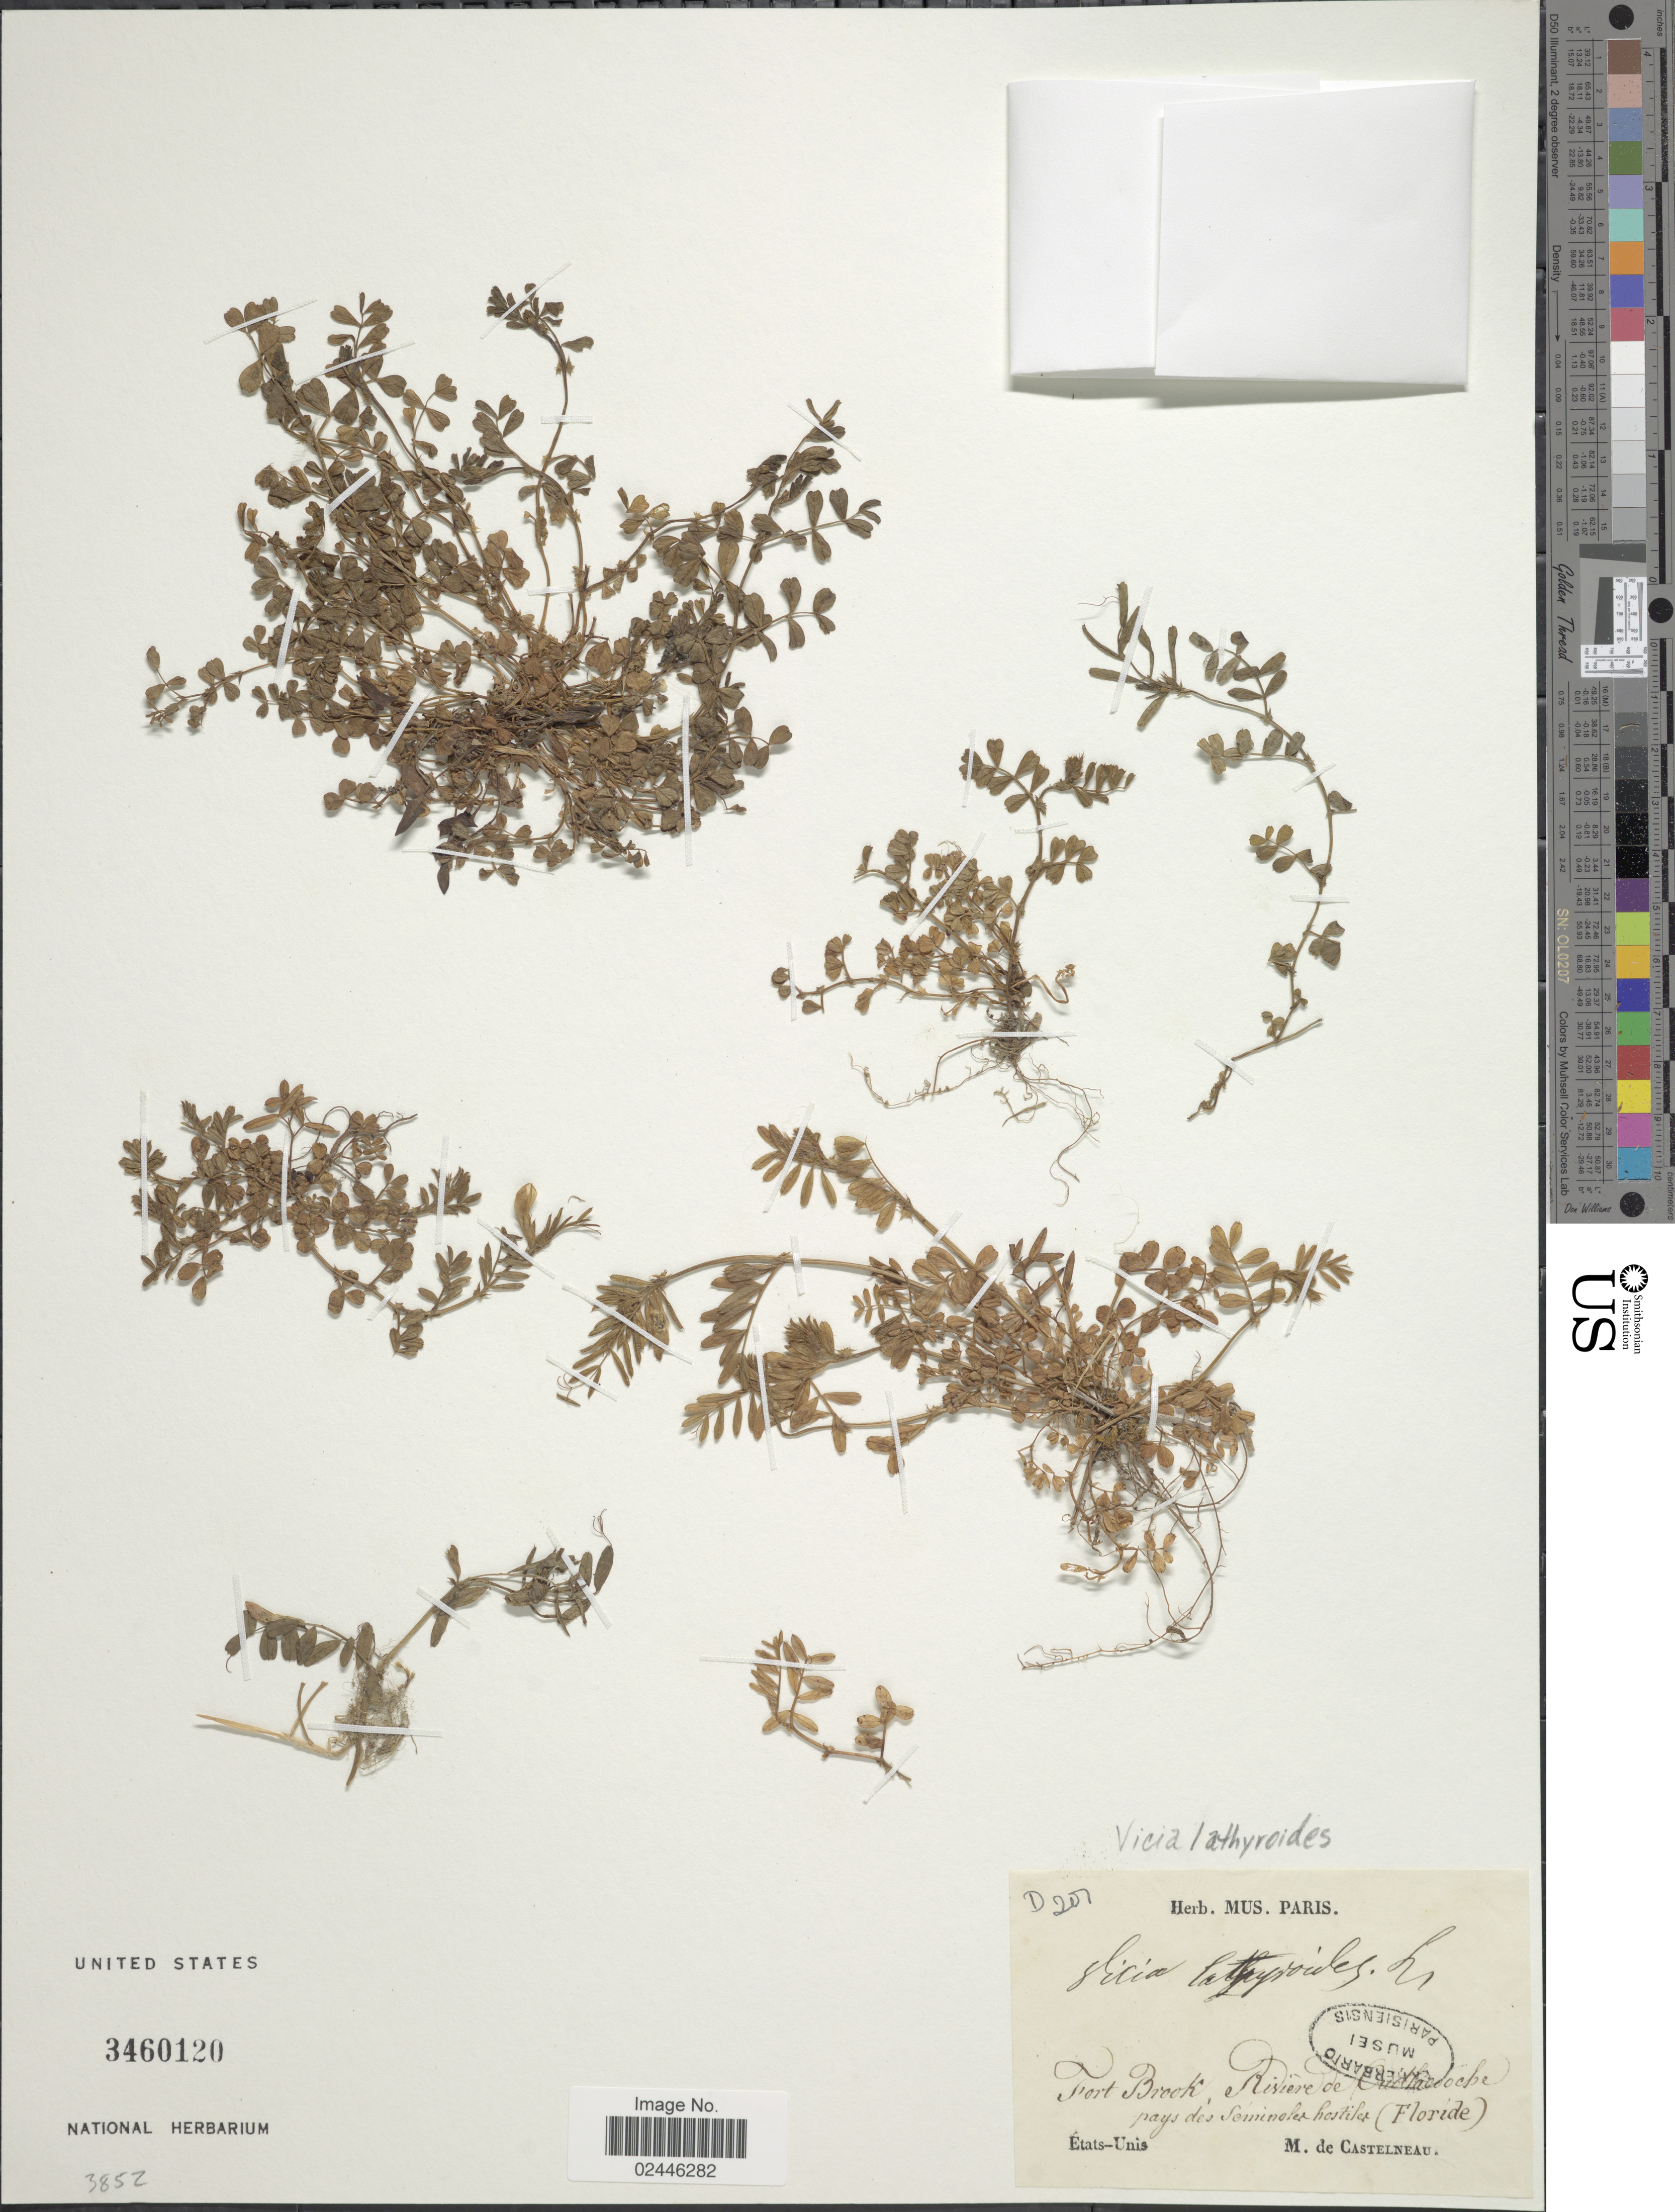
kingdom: Plantae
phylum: Tracheophyta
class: Magnoliopsida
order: Fabales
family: Fabaceae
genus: Vicia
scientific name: Vicia lathyroides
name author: L.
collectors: M. de Castelneau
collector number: D207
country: United States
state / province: Florida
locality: Fort Brook, Riviere de Ouitlacooche pays des Seminoles hostiles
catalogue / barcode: US 3460120